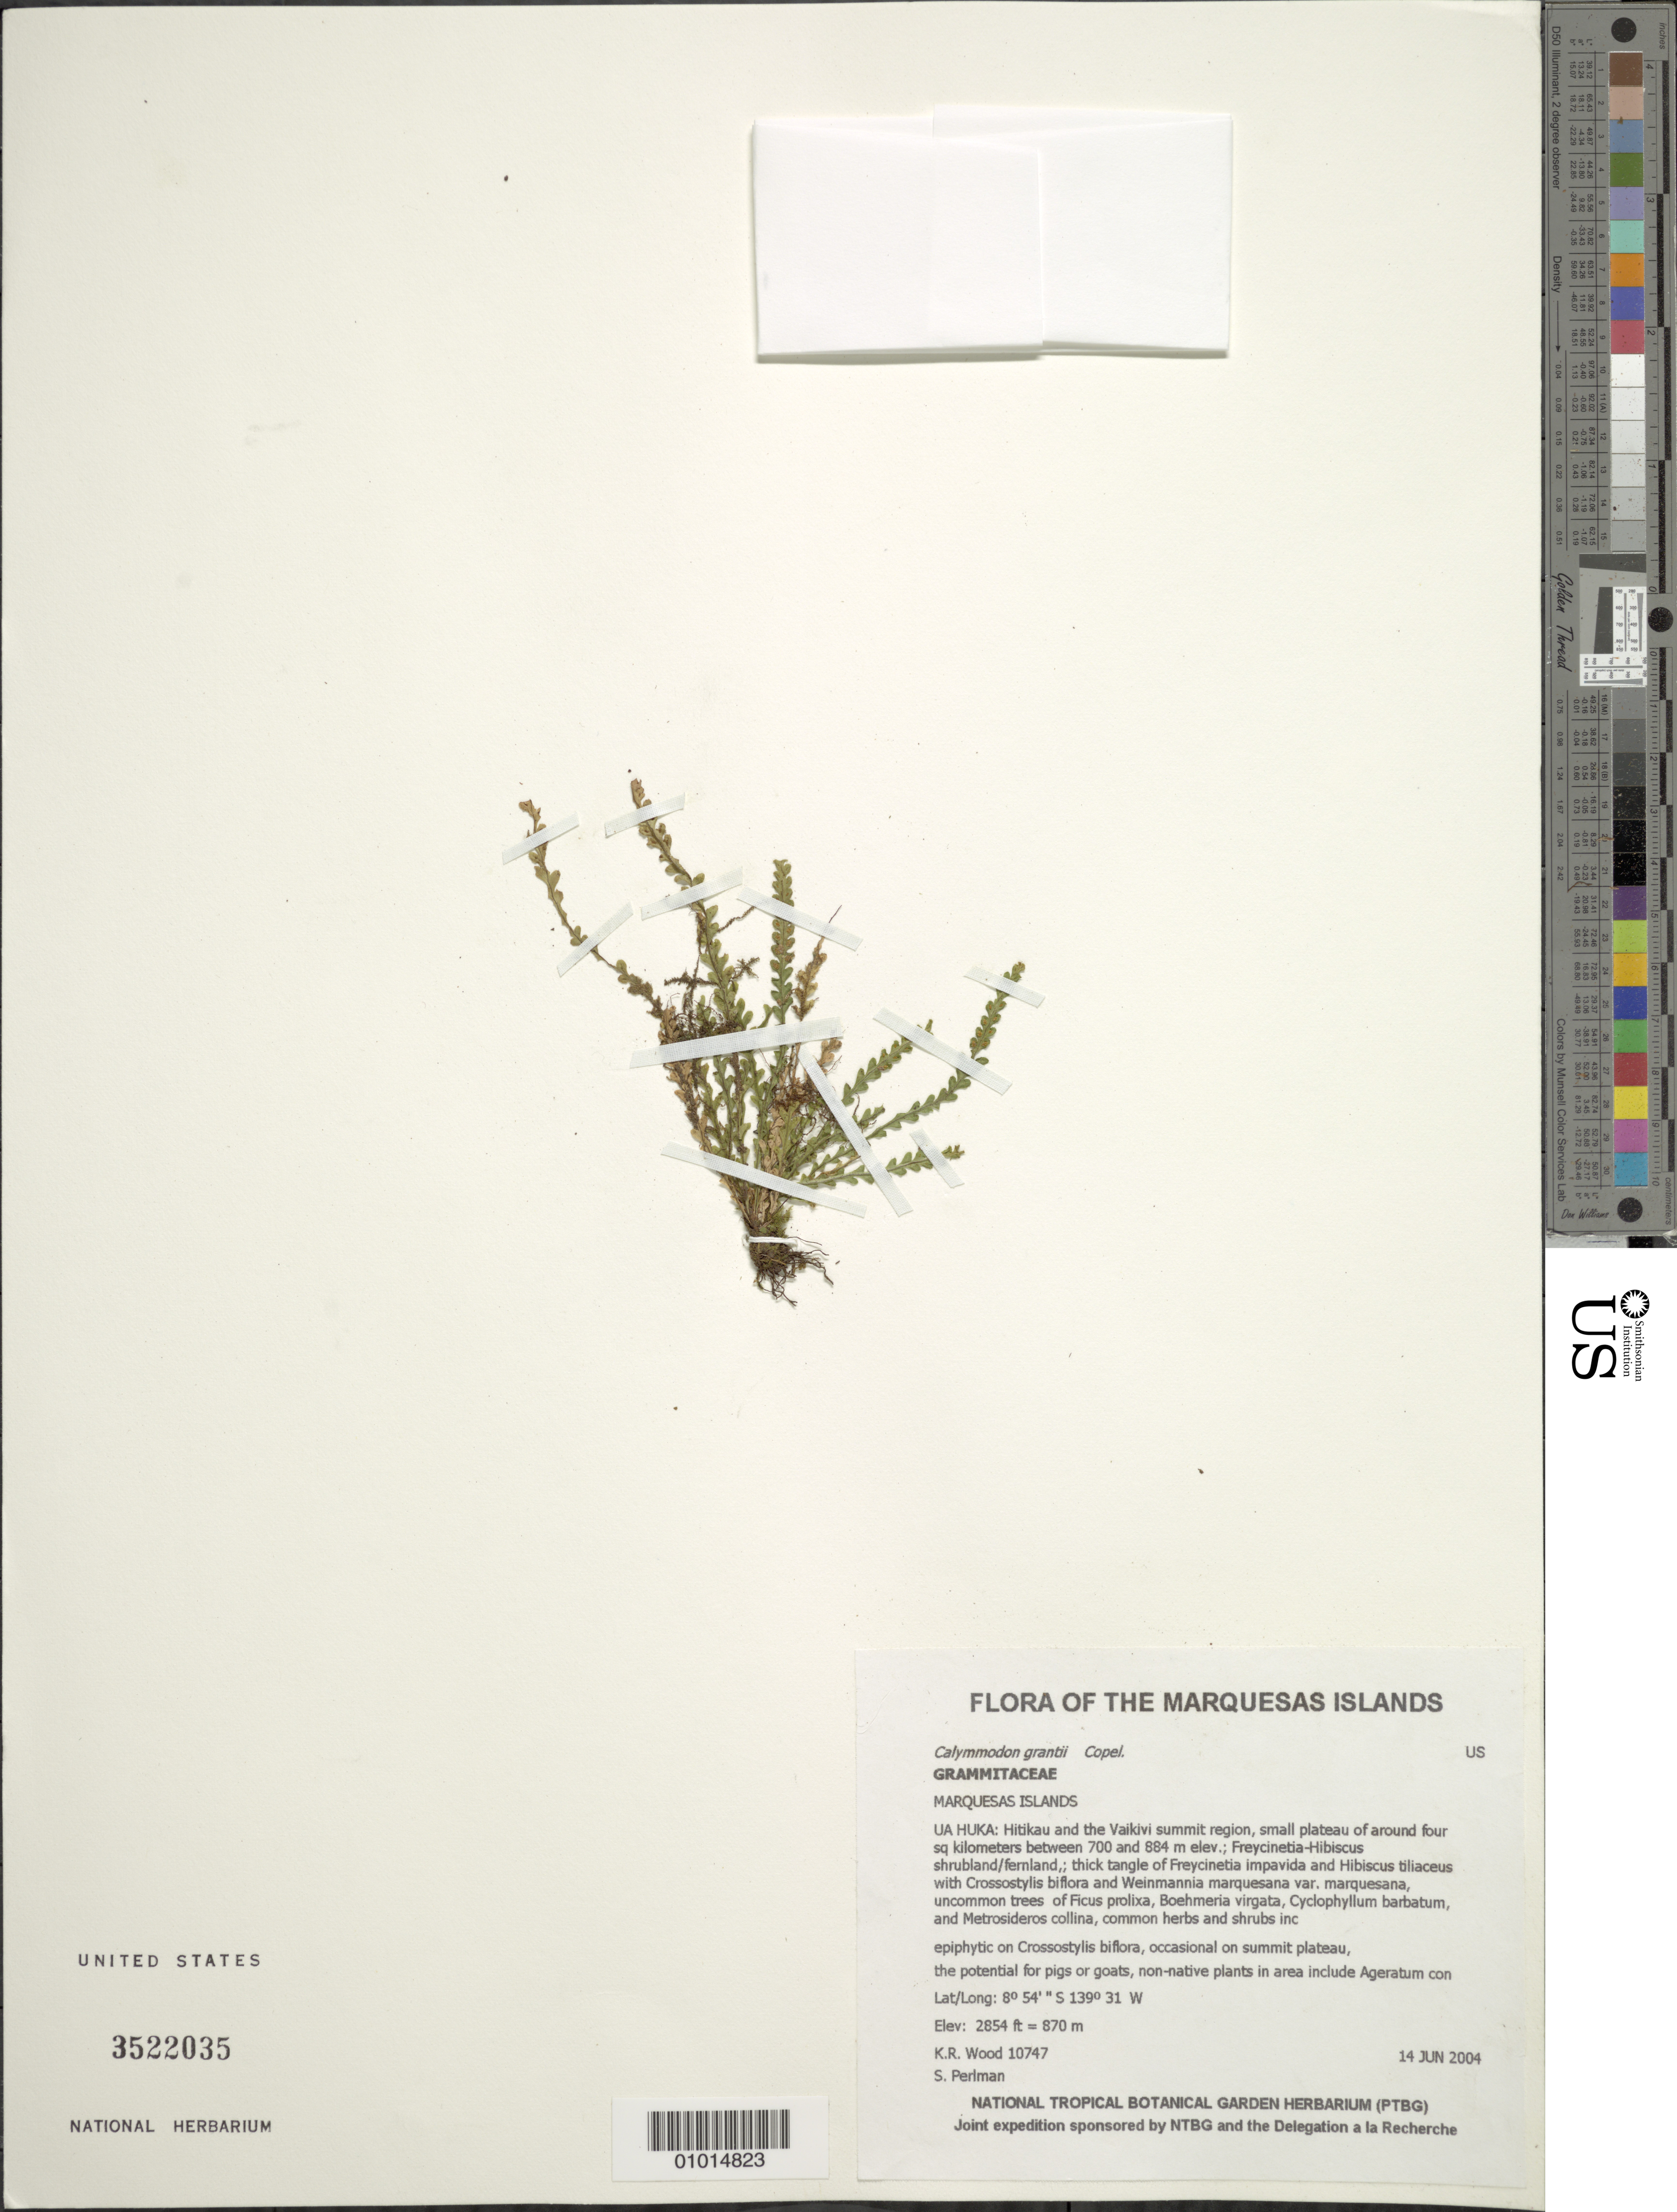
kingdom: Plantae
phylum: Tracheophyta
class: Polypodiopsida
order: Polypodiales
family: Polypodiaceae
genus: Calymmodon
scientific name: Calymmodon grantii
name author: Copel.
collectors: K. R. Wood & S. P. Perlman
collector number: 10747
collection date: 2004-06-14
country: French Polynesia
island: Ua Huka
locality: Hitikau and the Vaikivi summit region, small plateau of around four sq kilometers between 700 and 884 m elev.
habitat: Freycinetia - Hibiscus shrubland/fernland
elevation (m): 870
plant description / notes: The potential for pigs or goats, non-native plants in area include Ageratum conyzoides, Cordyline fruticosa, Dioscorea pentaphylla, and Zingiber zerumbet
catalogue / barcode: US 3522035